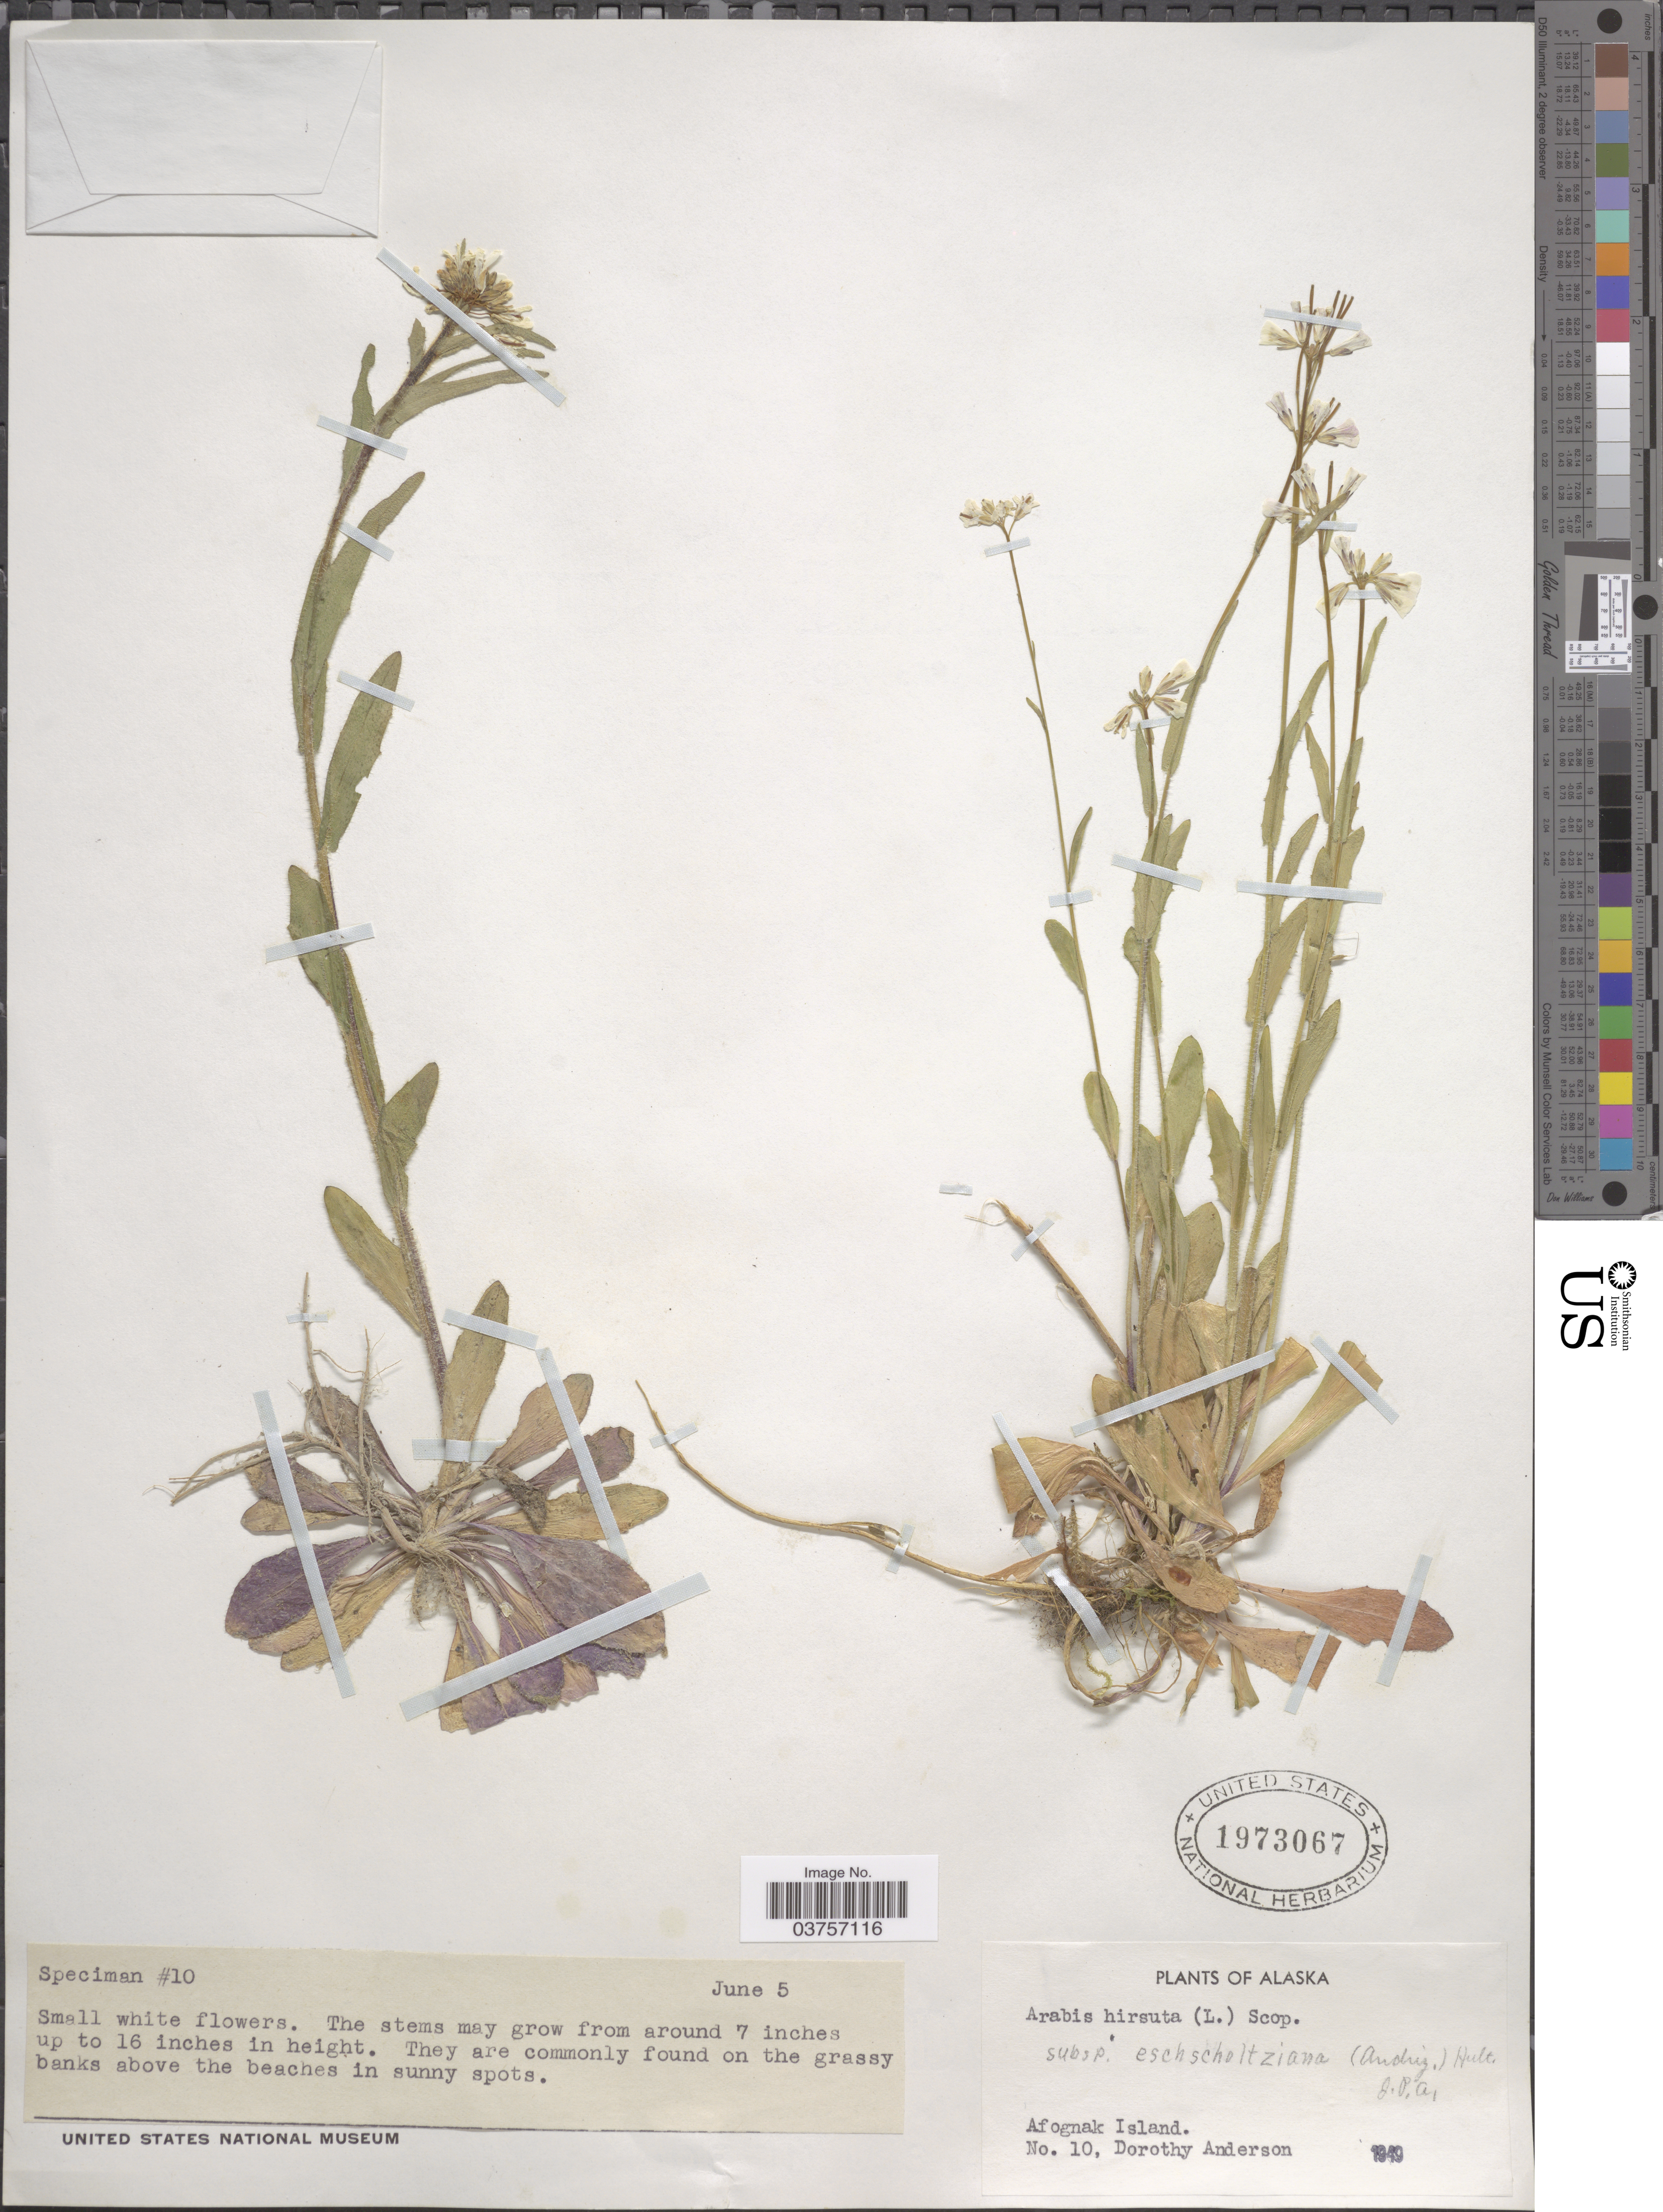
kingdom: Plantae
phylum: Tracheophyta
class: Magnoliopsida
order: Brassicales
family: Brassicaceae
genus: Arabis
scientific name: Arabis hirsuta var. eschscholtziana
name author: (Andrz. ex Ledeb.) Rollins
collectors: D. Anderson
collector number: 10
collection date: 1949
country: United States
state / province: Alaska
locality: Afognak Island.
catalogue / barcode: US 1973067